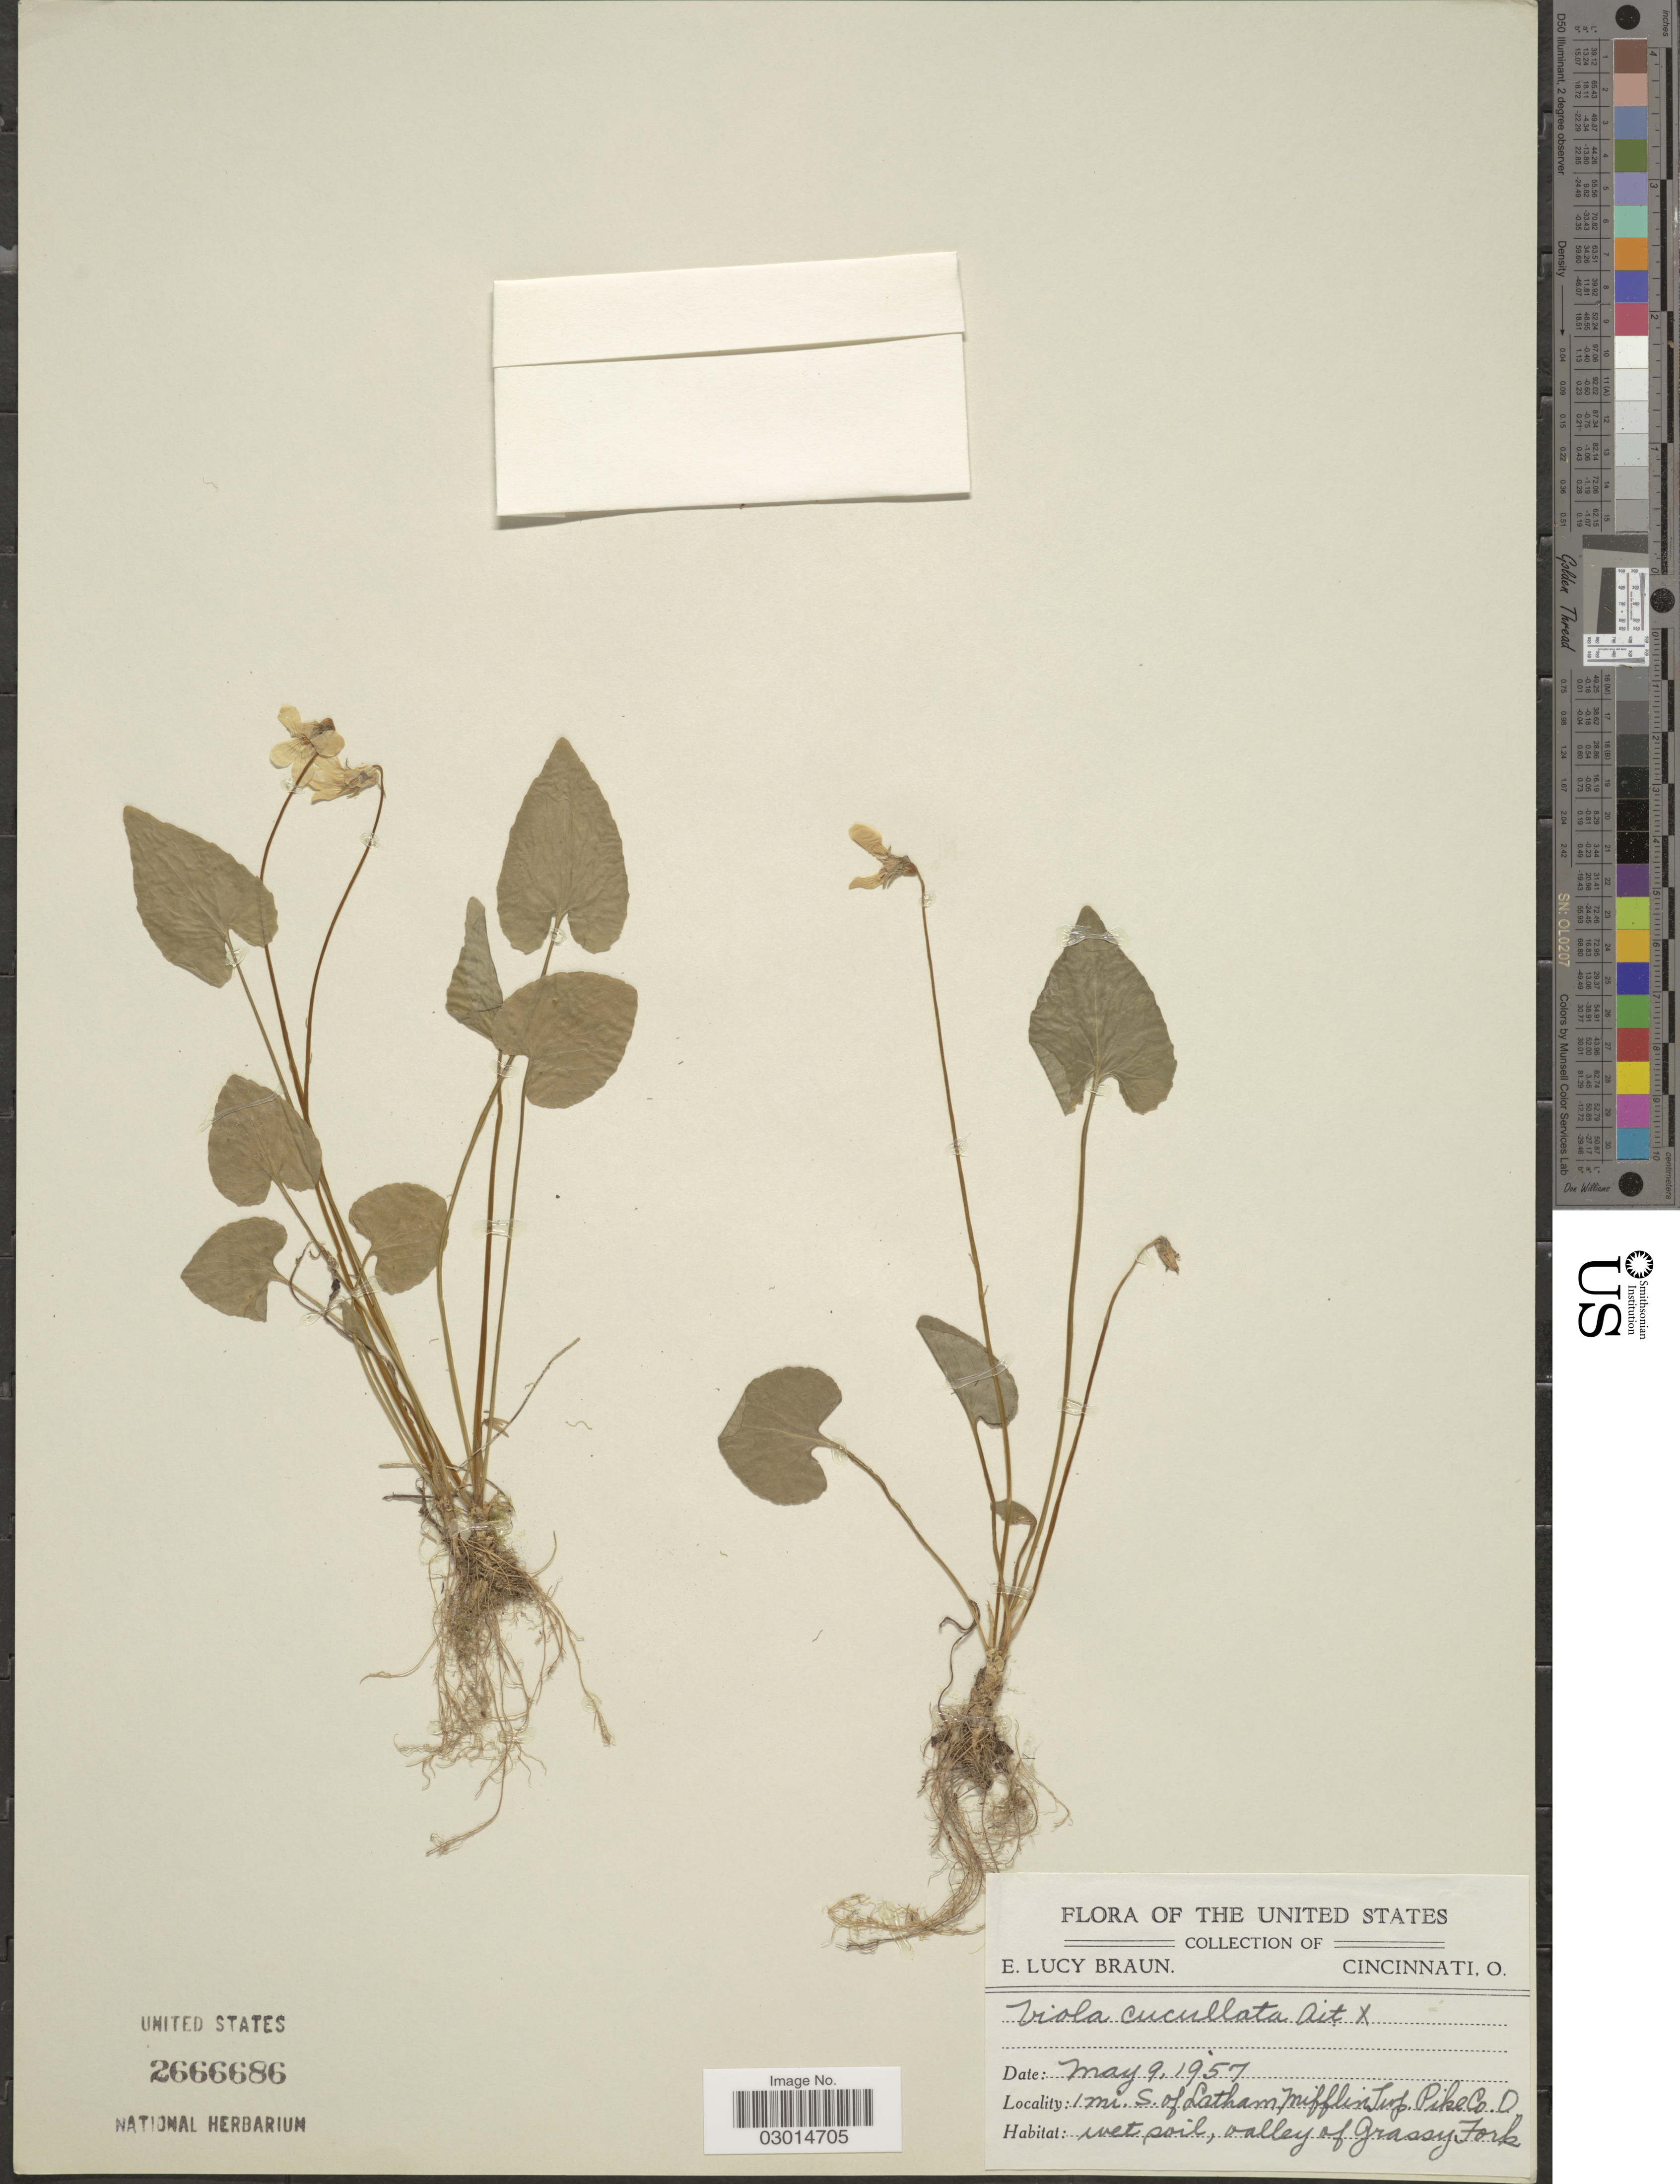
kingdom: Plantae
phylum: Tracheophyta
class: Magnoliopsida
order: Malpighiales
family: Violaceae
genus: Viola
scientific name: Viola cucullata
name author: Aiton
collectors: E. L. Braun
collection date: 1957-05-09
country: United States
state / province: Ohio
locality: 1 mi. S. of Latham, Mifflin Twp. Pike Co., valley of Grassy Fork.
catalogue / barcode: US 2666686